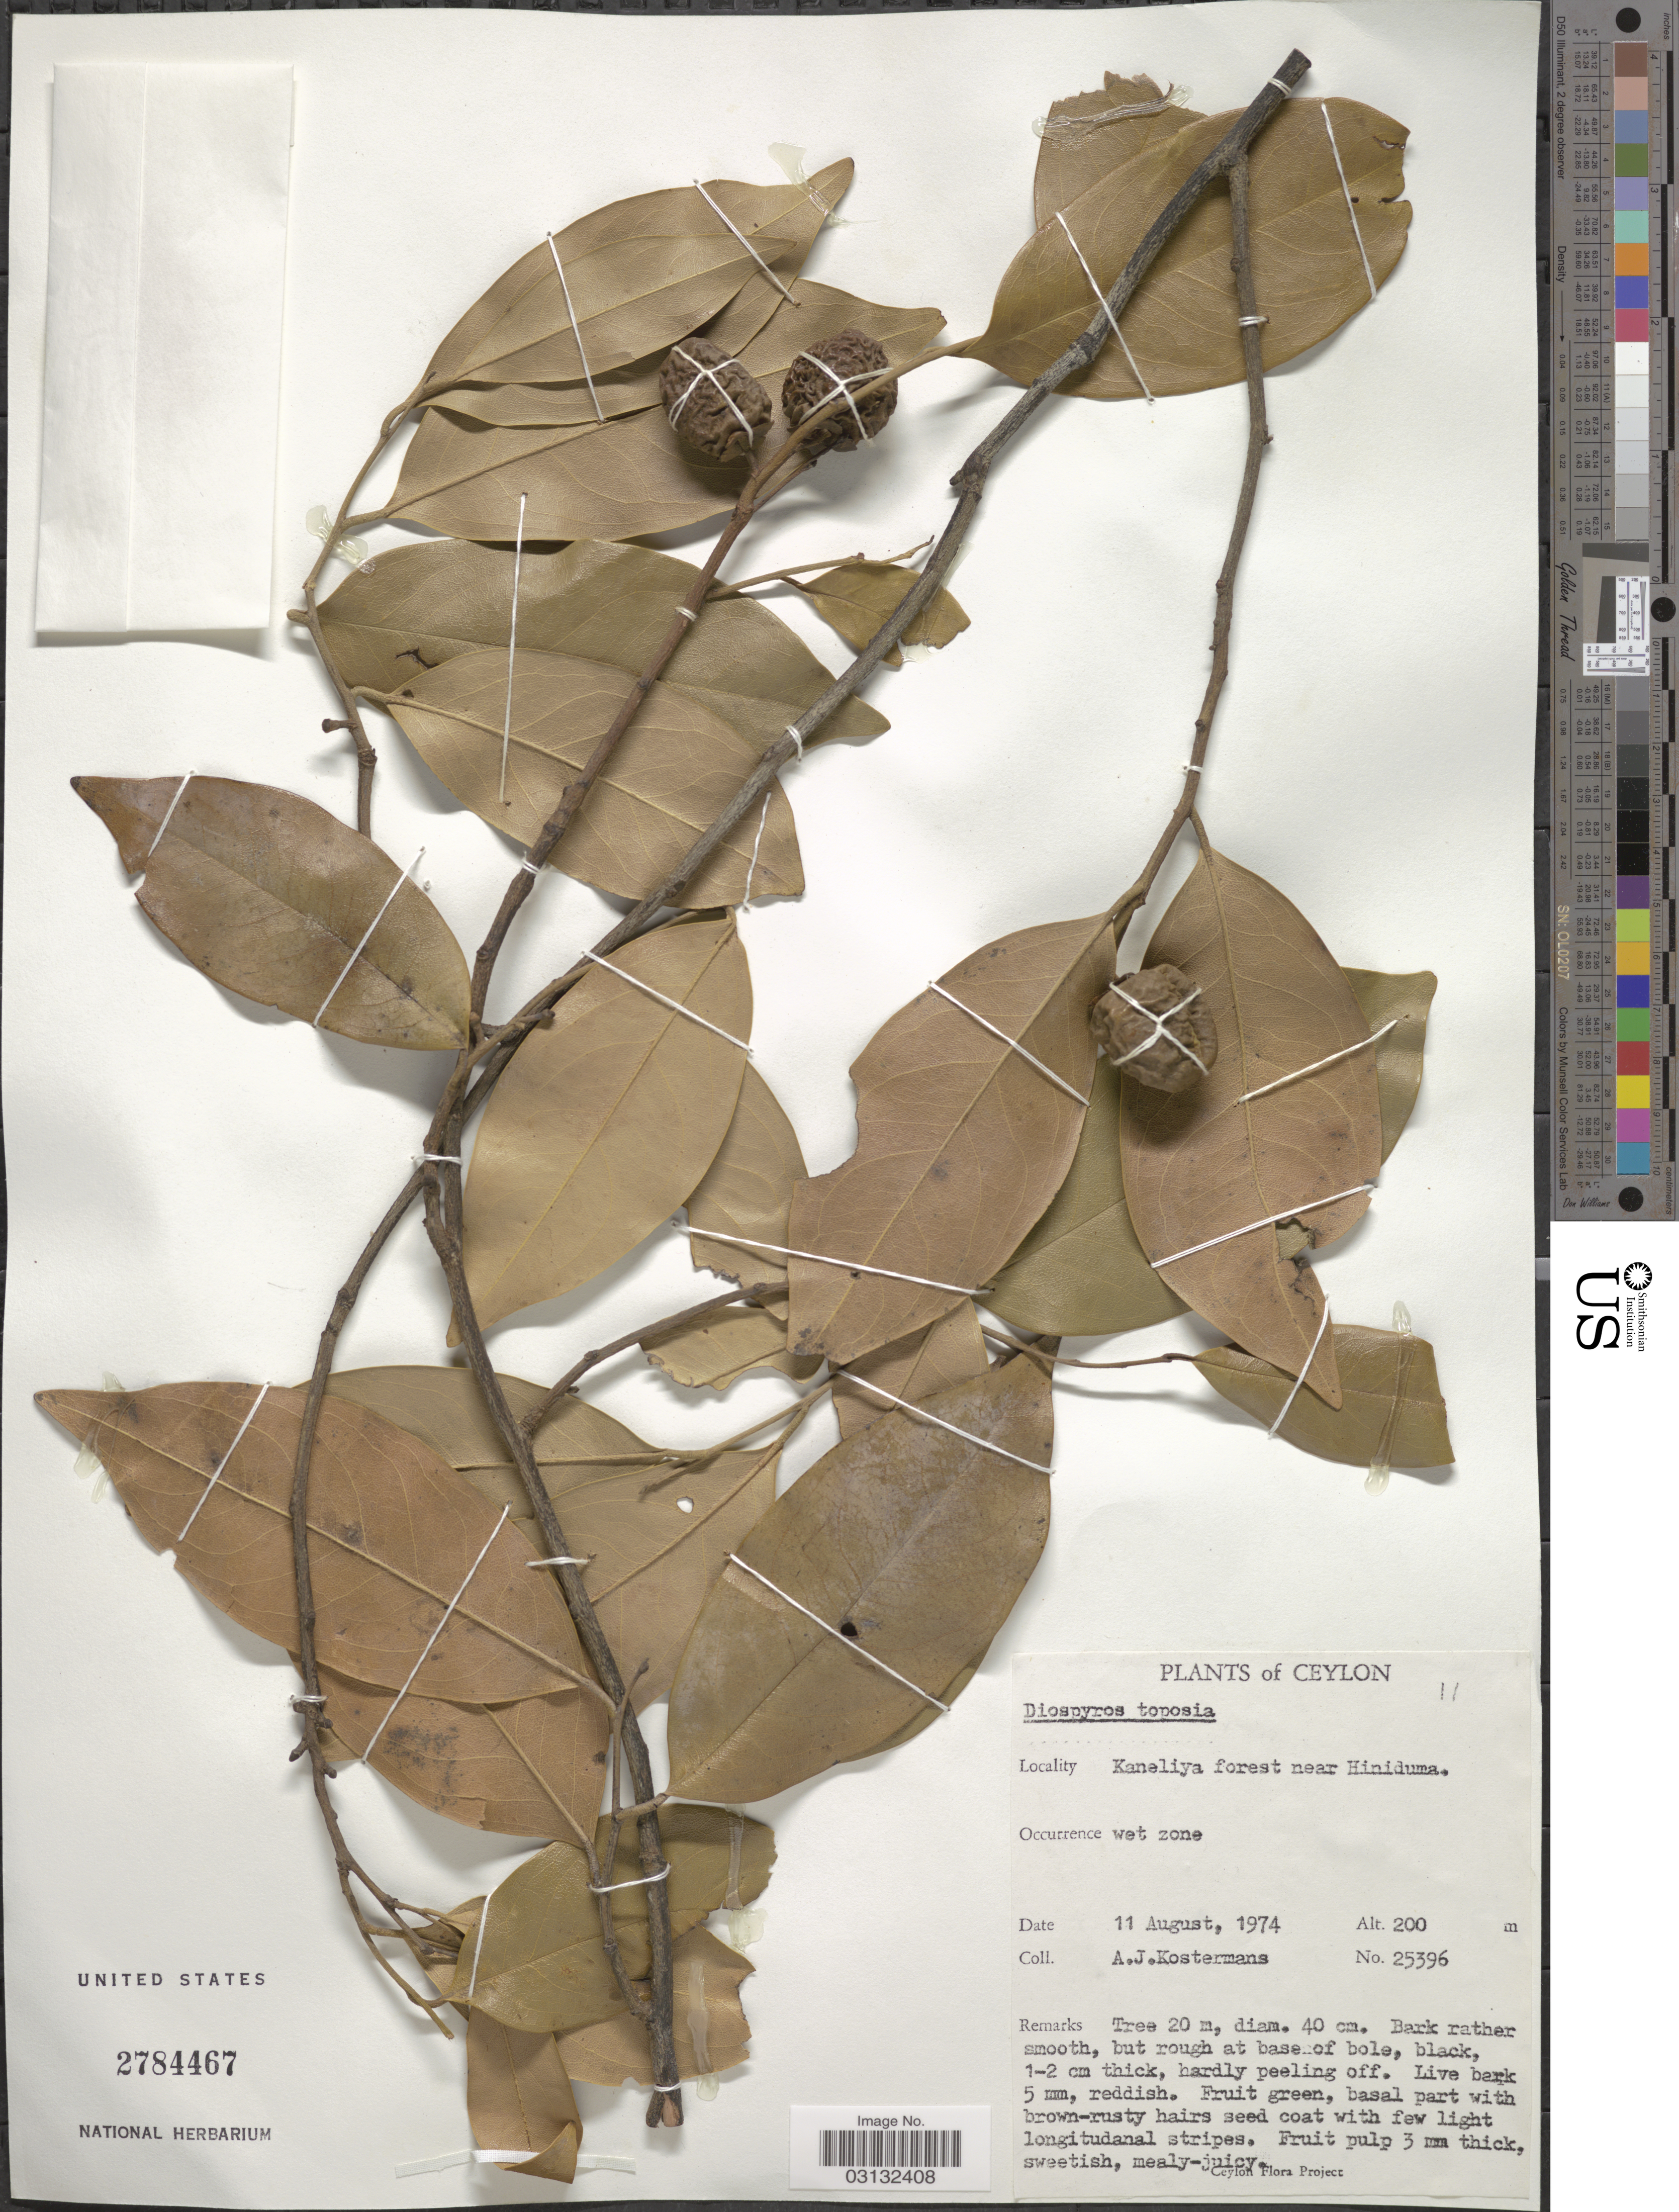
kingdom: Plantae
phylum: Tracheophyta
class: Magnoliopsida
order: Ericales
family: Ebenaceae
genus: Diospyros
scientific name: Diospyros toposia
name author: Buch.-Ham.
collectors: A. J. G. Kostermans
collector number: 25396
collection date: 1974-08-11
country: Sri Lanka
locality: Ceylon. Kaneliya forest near Hiniduma.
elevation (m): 200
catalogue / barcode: US 2784467